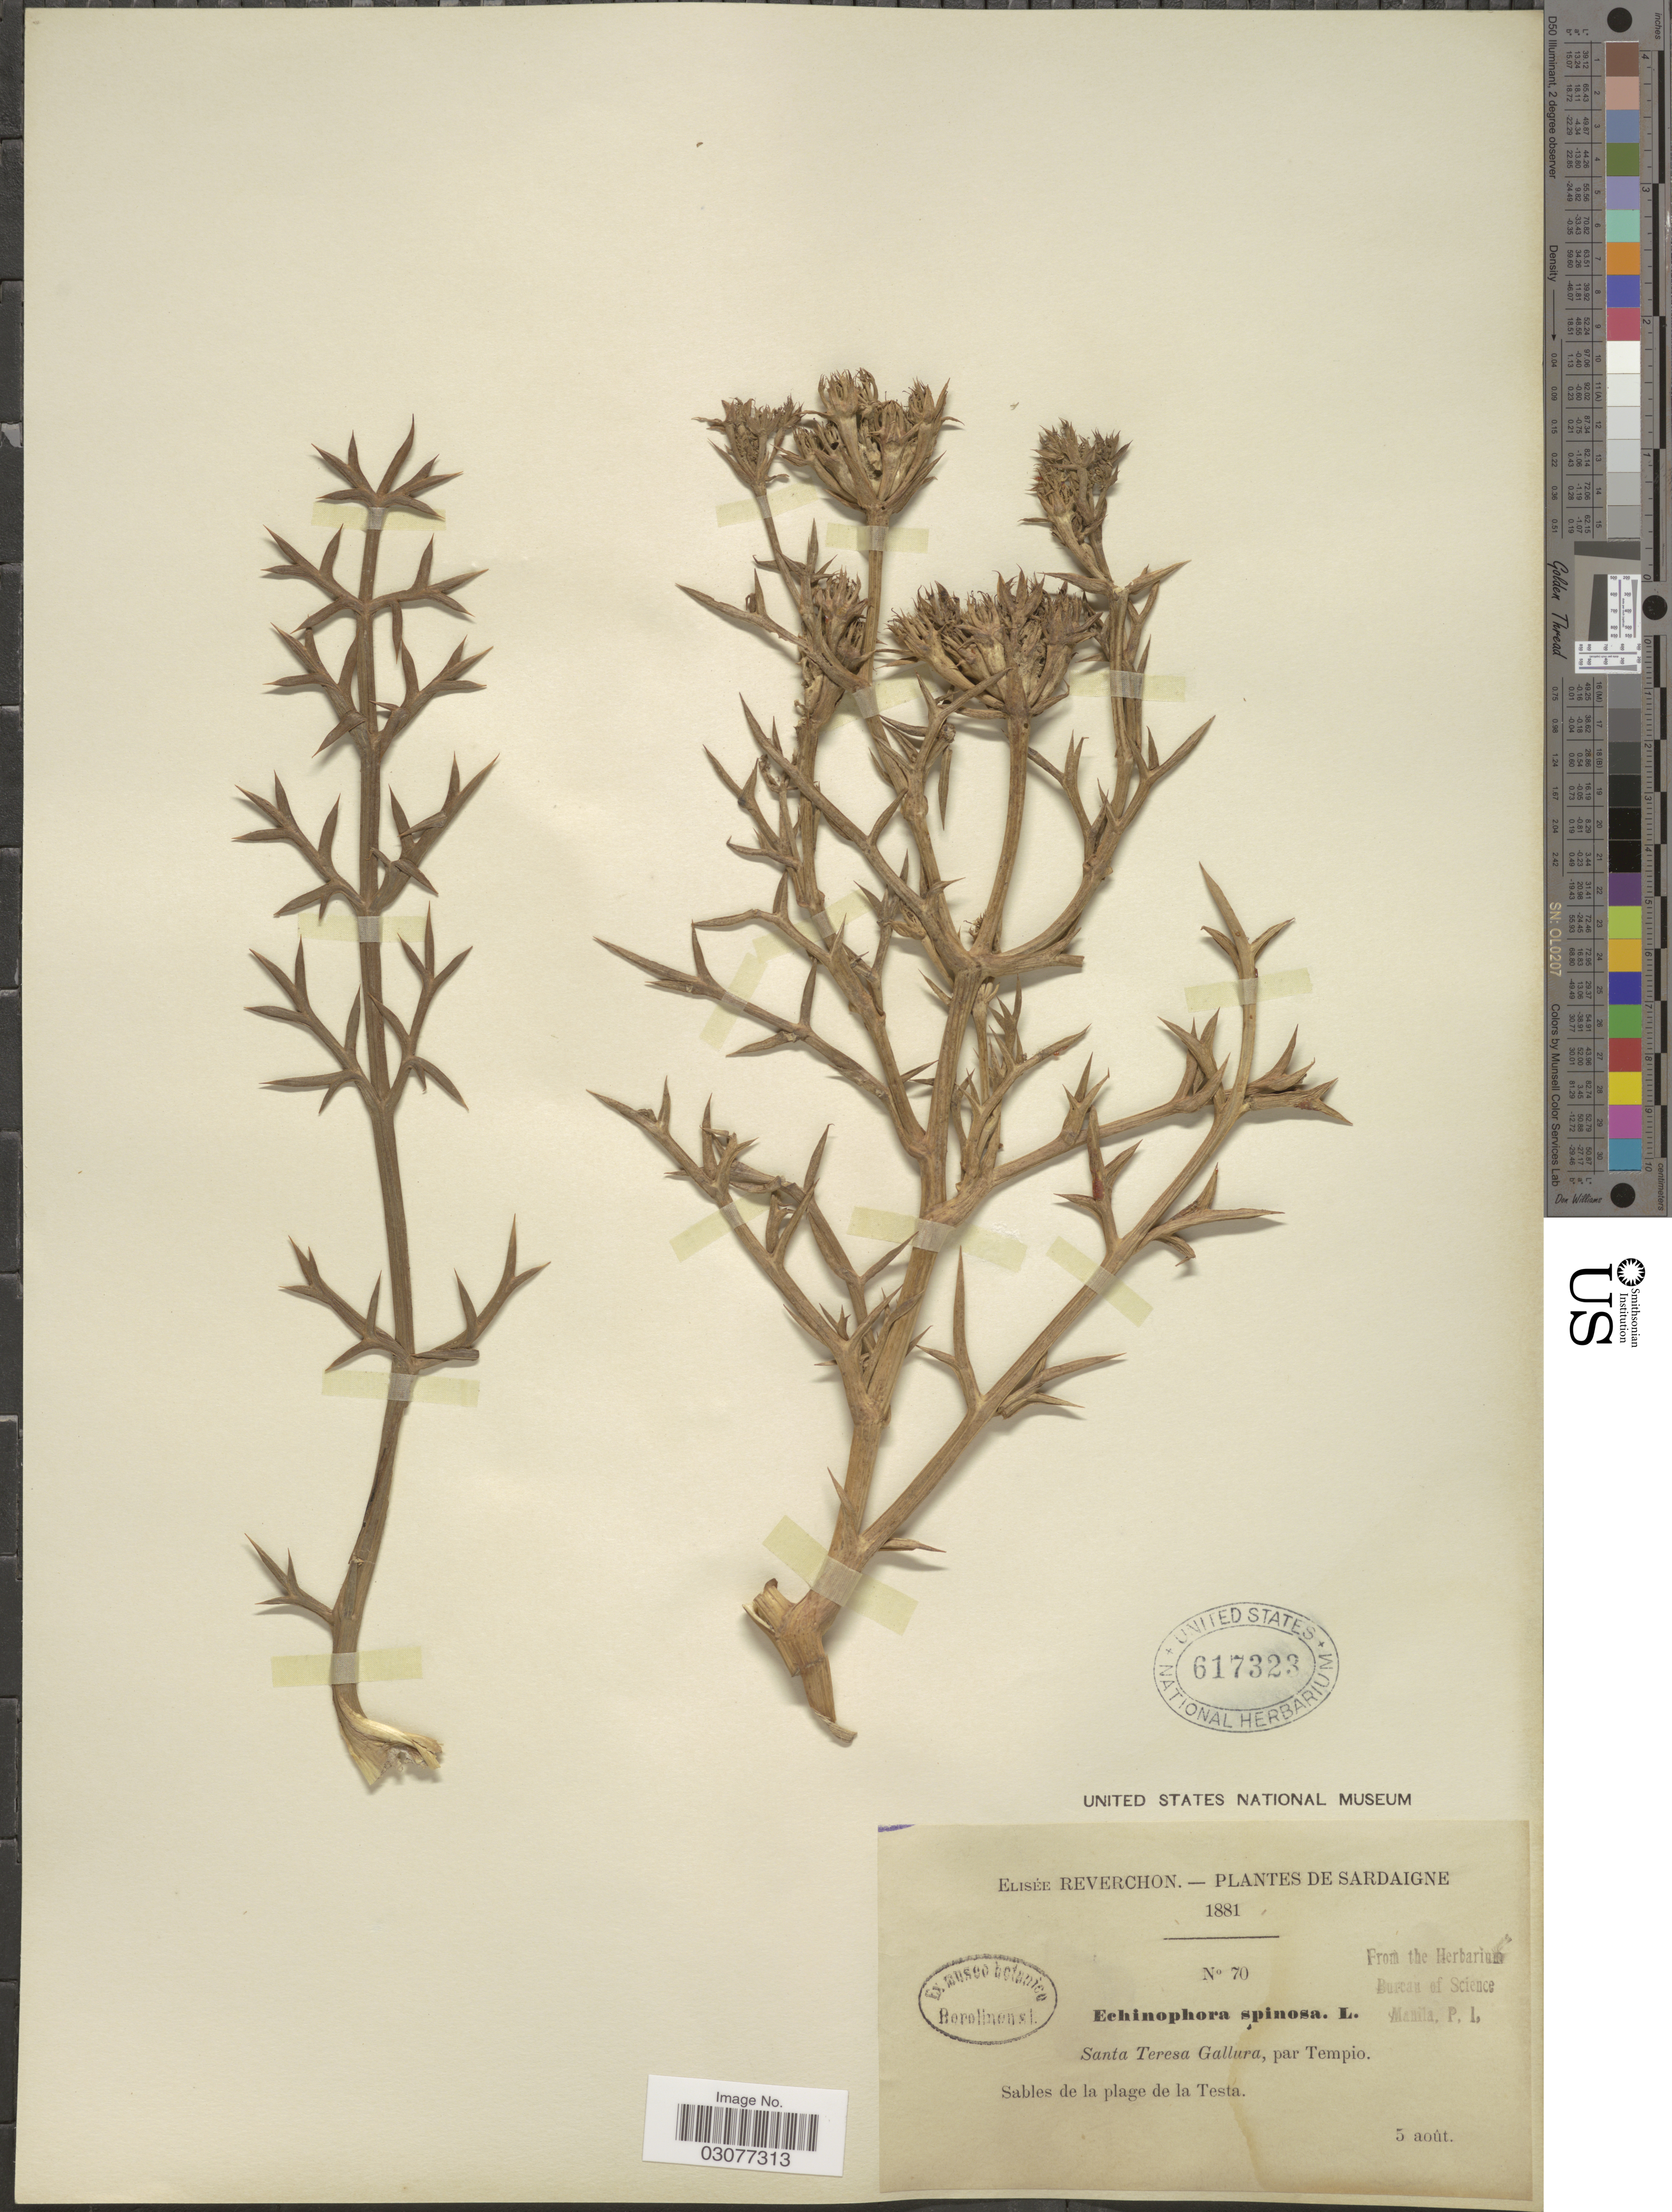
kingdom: Plantae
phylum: Tracheophyta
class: Magnoliopsida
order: Apiales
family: Apiaceae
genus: Echinophora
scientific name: Echinophora spinosa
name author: L.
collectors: E. Reverchon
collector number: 70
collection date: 1881-08-05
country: Italy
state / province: Sardegna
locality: Sardaigne, Santa Teresa Gallura, par Tempio. Sables de la plage de la Testa.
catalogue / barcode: US 617323